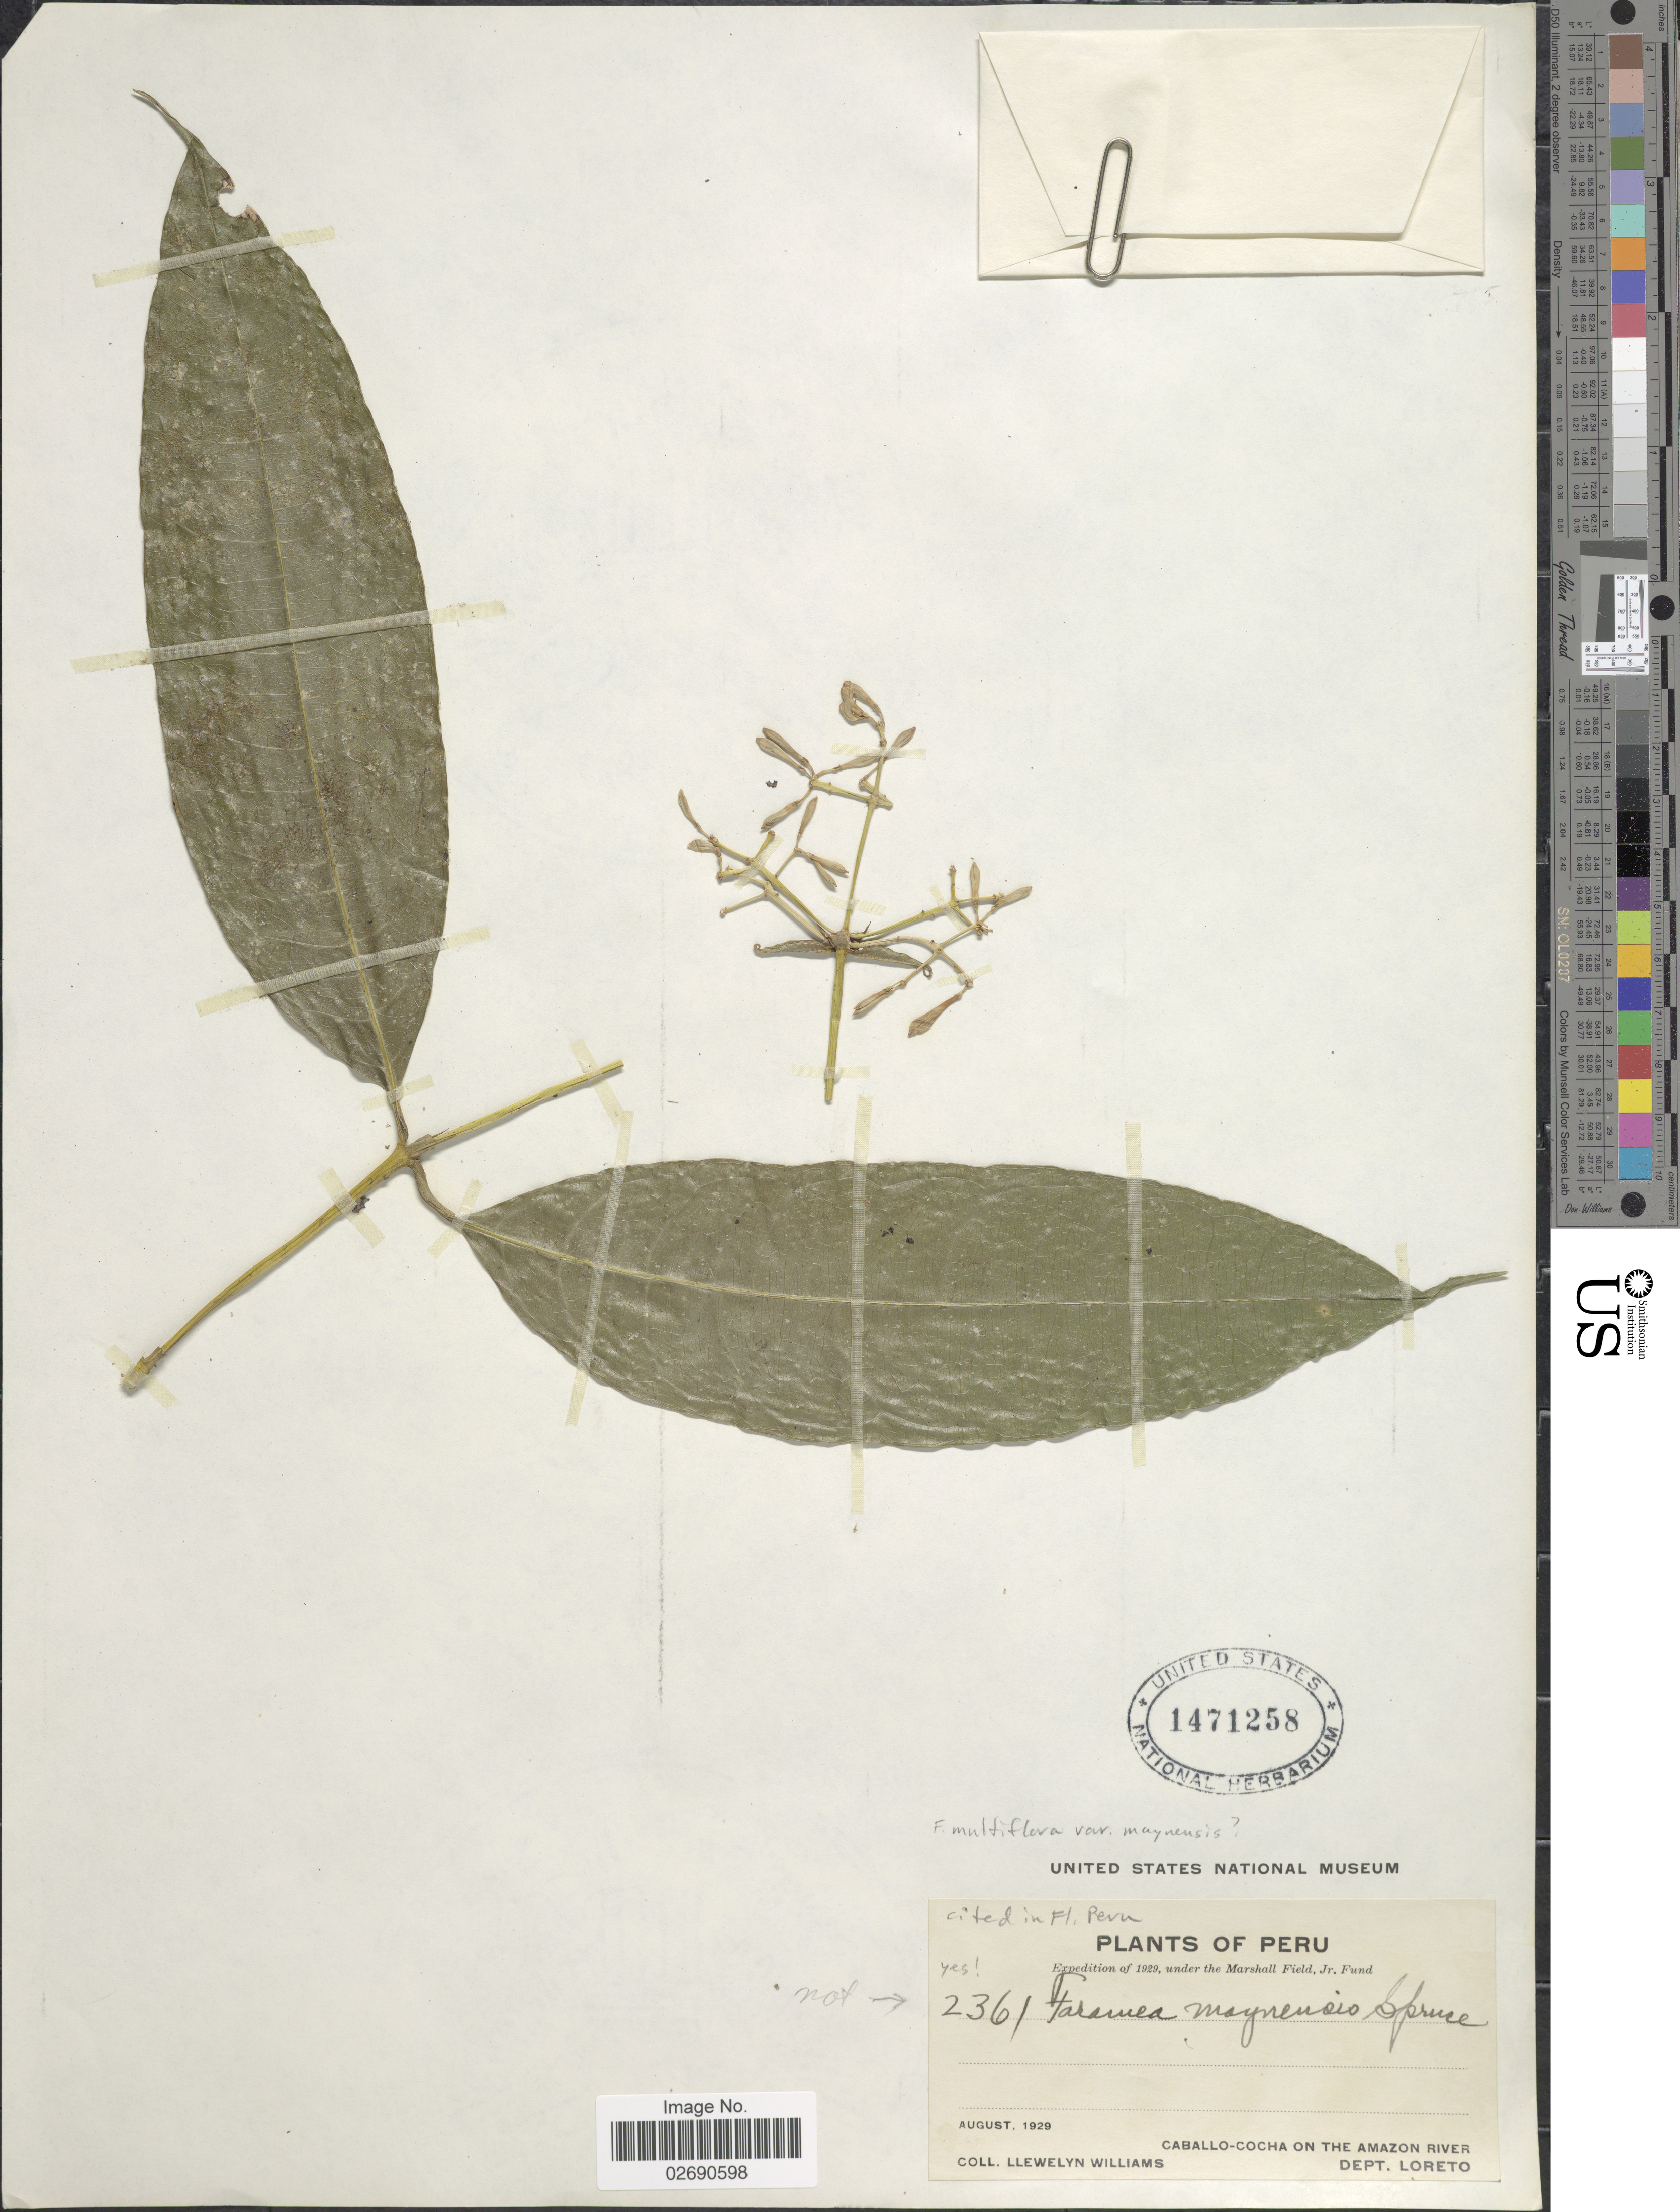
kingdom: Plantae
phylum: Tracheophyta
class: Magnoliopsida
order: Gentianales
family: Rubiaceae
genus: Faramea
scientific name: Faramea multiflora var. maynensis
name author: (Spruce ex Rusby) Steyerm.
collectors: Ll. Williams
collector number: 2361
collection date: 1929-08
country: Peru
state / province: Loreto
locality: Caballo-Cocha on the Amazon River.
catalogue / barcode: US 1471258